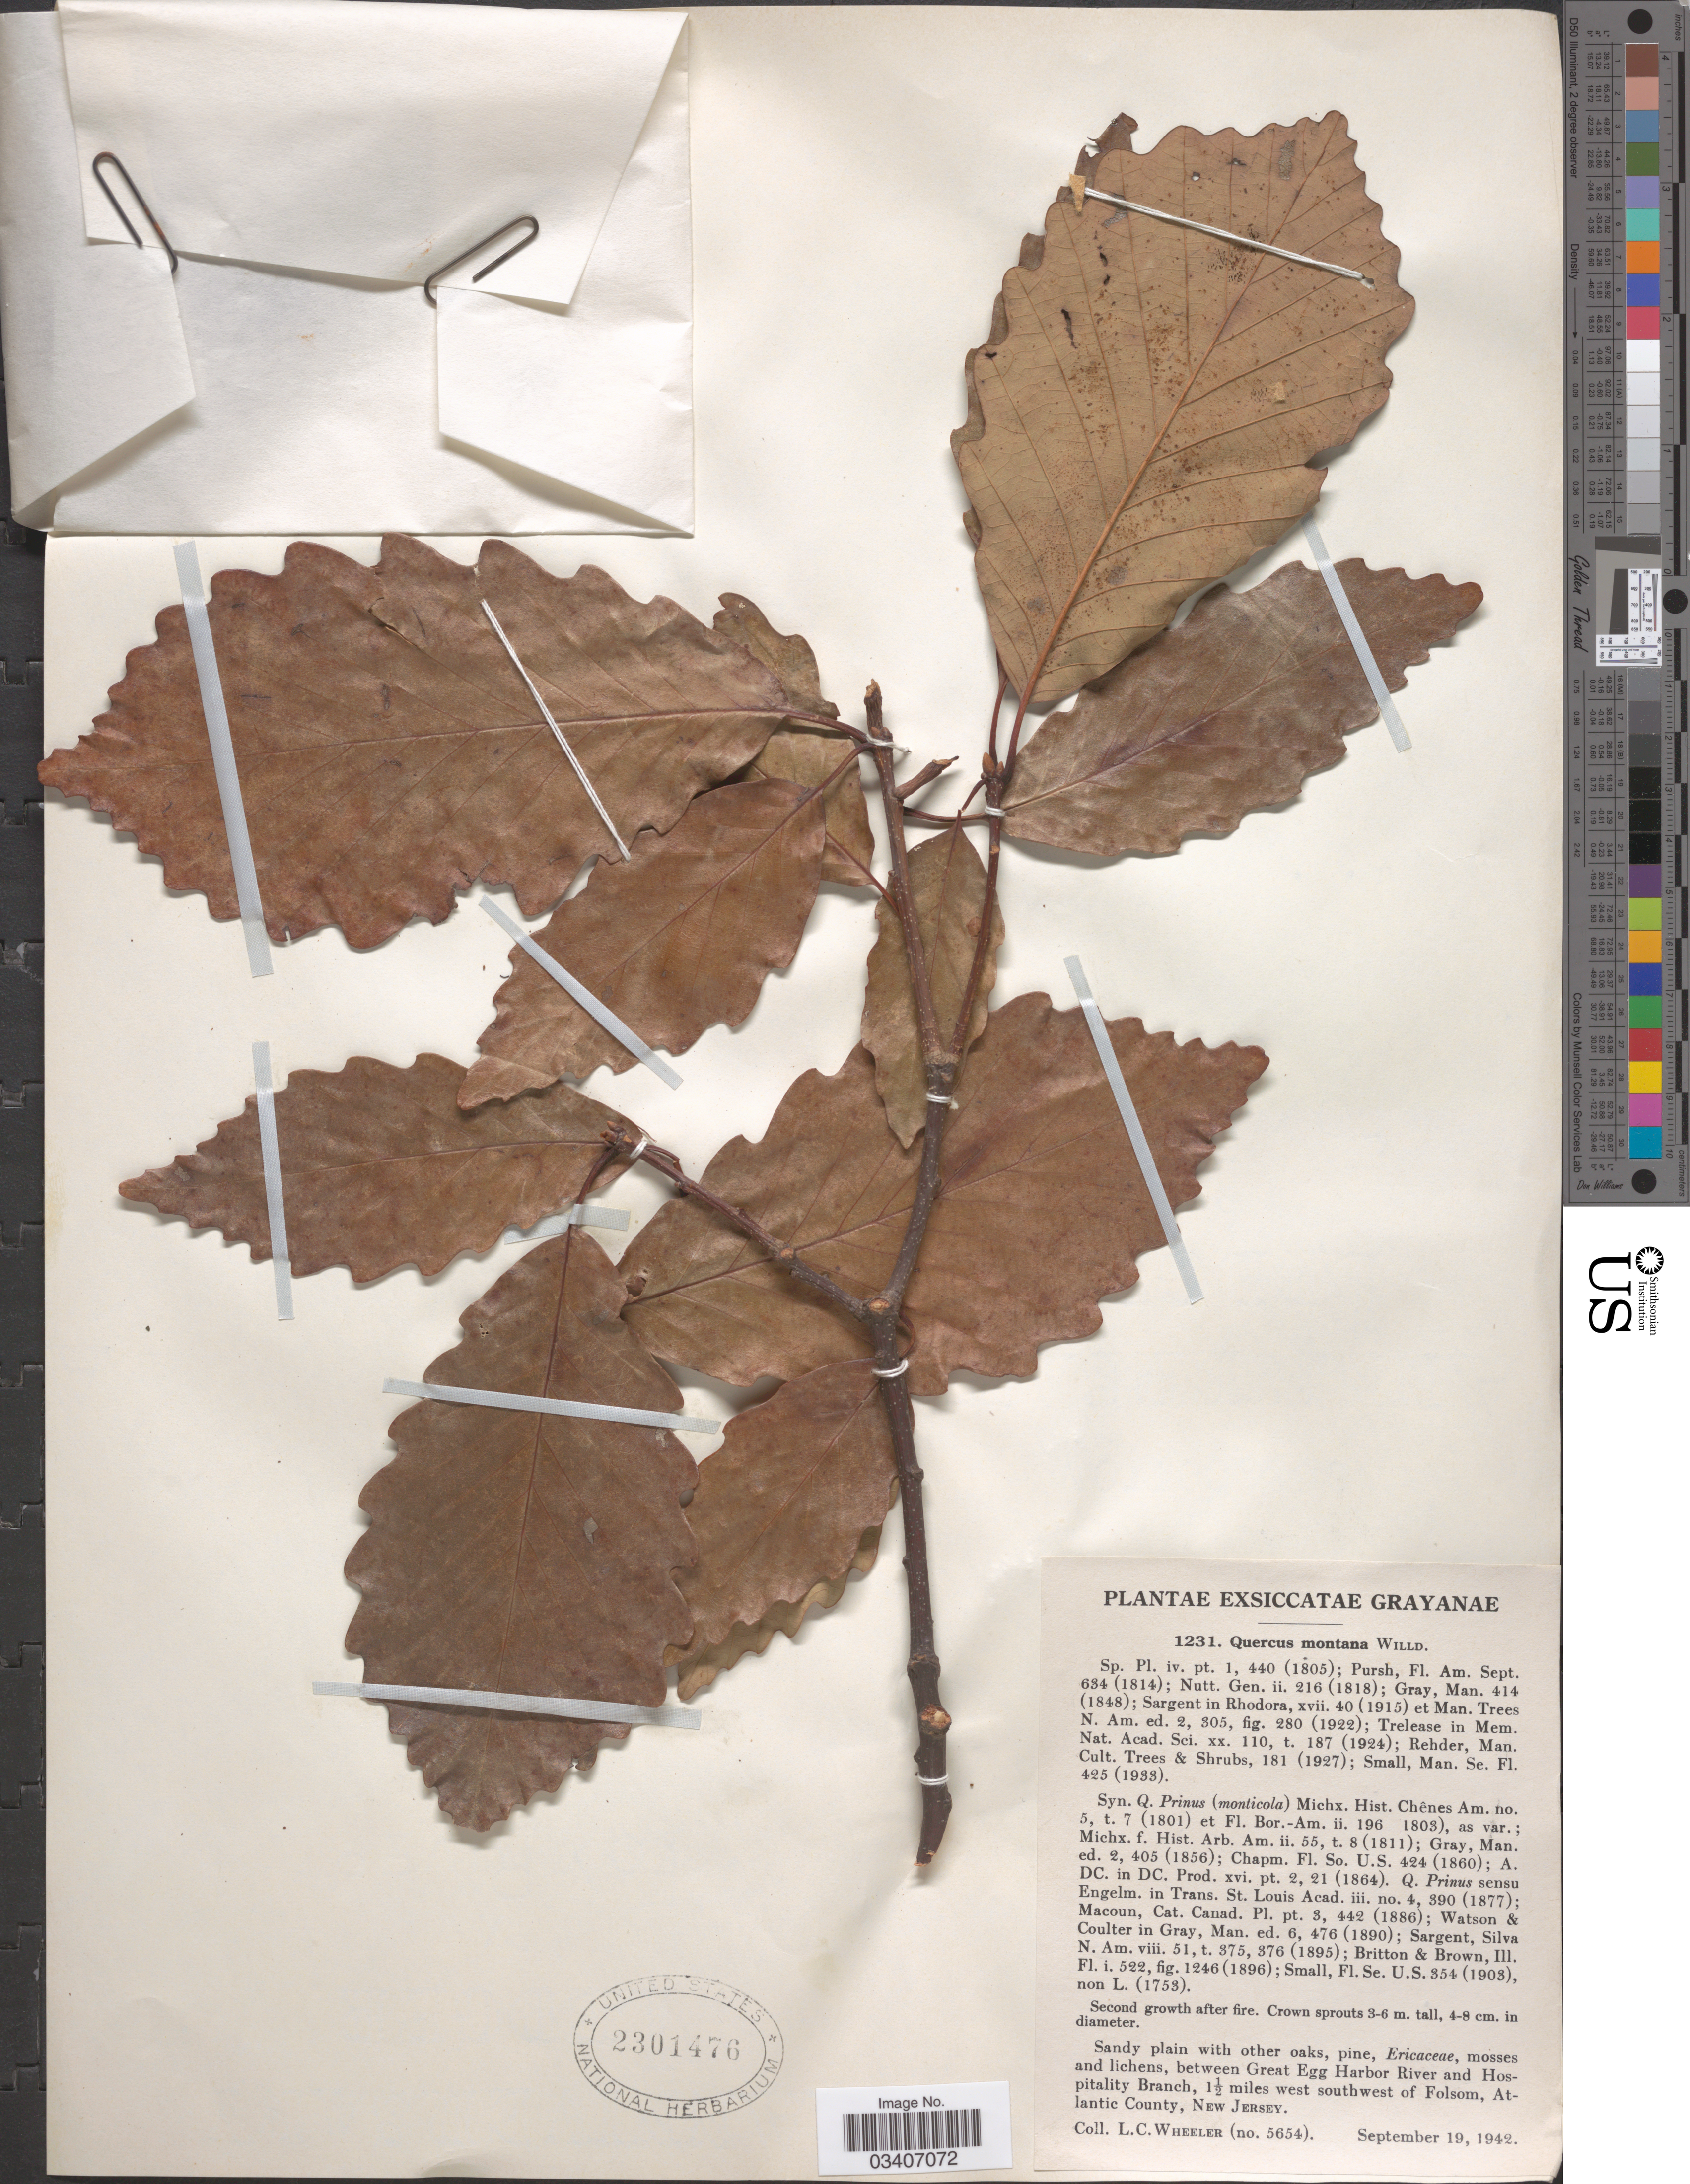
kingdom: Plantae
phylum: Tracheophyta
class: Magnoliopsida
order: Fagales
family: Fagaceae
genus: Quercus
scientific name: Quercus montana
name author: Willd.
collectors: L. C. Wheeler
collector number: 5654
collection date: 1942-09-19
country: United States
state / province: New Jersey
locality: Between Great Egg Harbor River and Hospitality Branch, 1½ miles west southwest of Folsom, Atlantic County.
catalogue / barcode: US 2301476